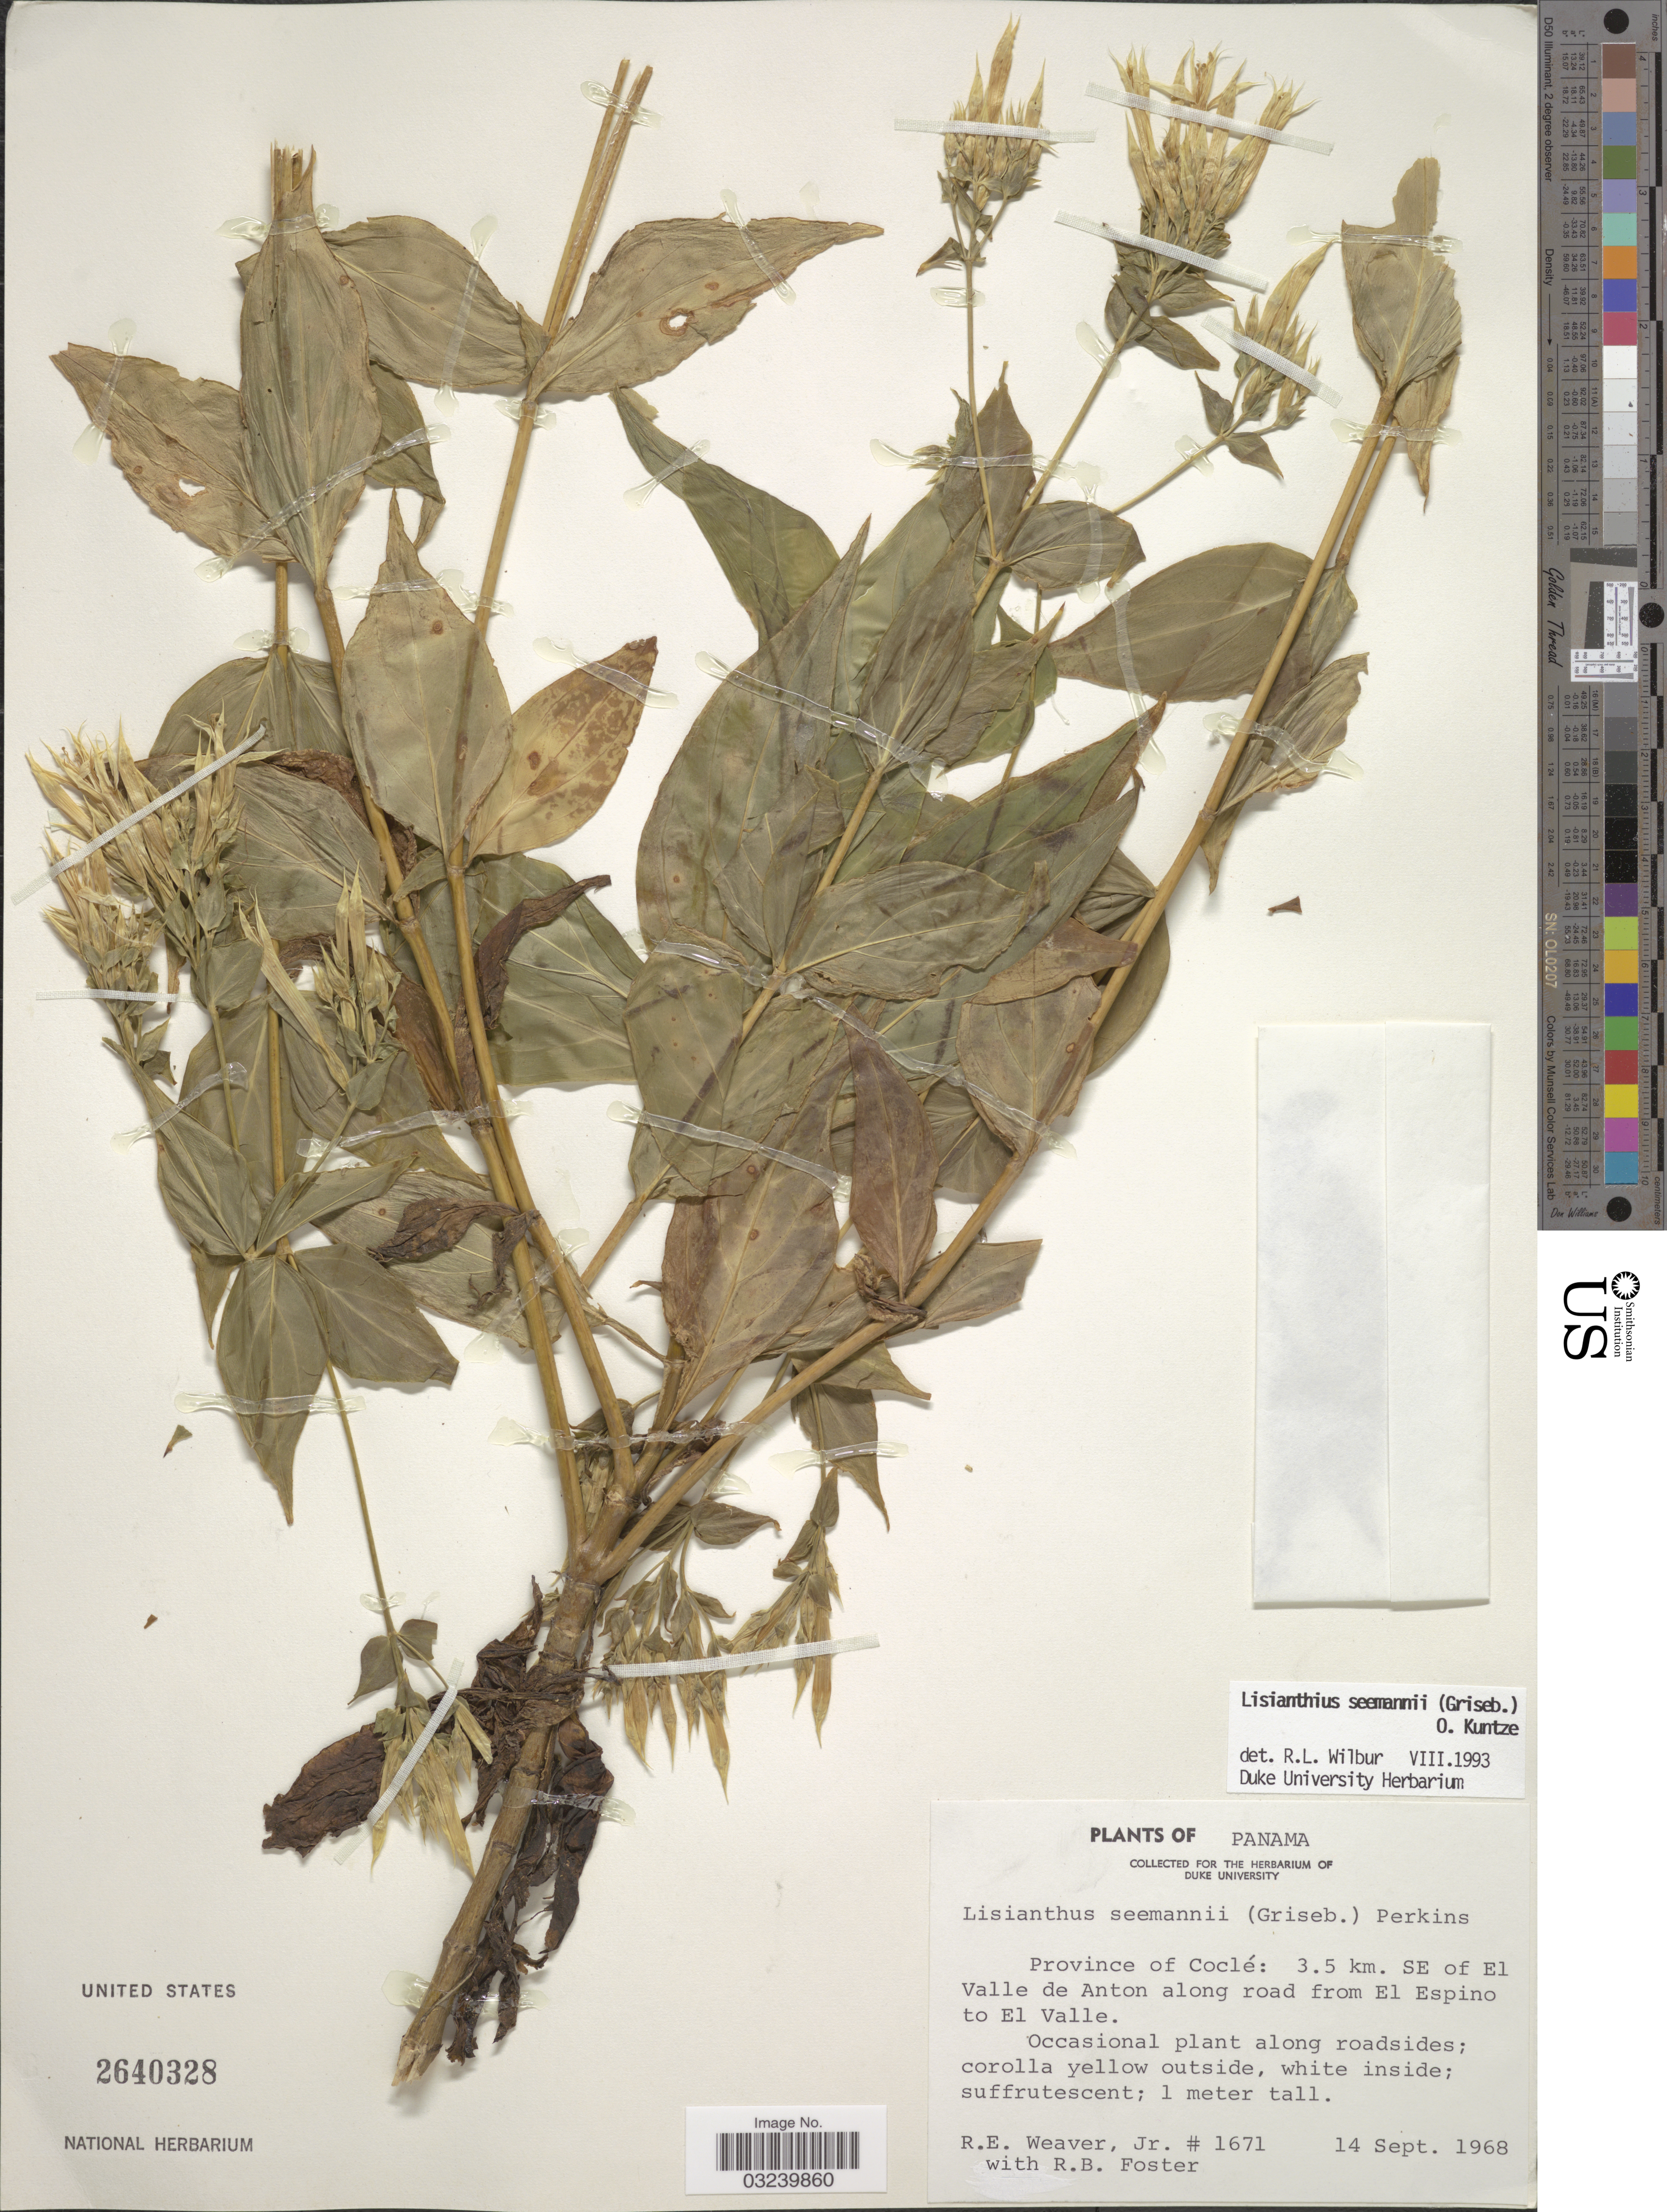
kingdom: Plantae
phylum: Tracheophyta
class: Magnoliopsida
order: Gentianales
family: Gentianaceae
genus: Lisianthius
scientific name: Lisianthius seemannii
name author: (Griseb.) Kuntze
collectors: R. Weaver Jr. & R. B. Foster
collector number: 1671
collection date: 1968-09-14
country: Panama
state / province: Coclé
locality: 3.5 km. SE of El Valle de Anton along road from El Espino to El Valle.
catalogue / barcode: US 2640328